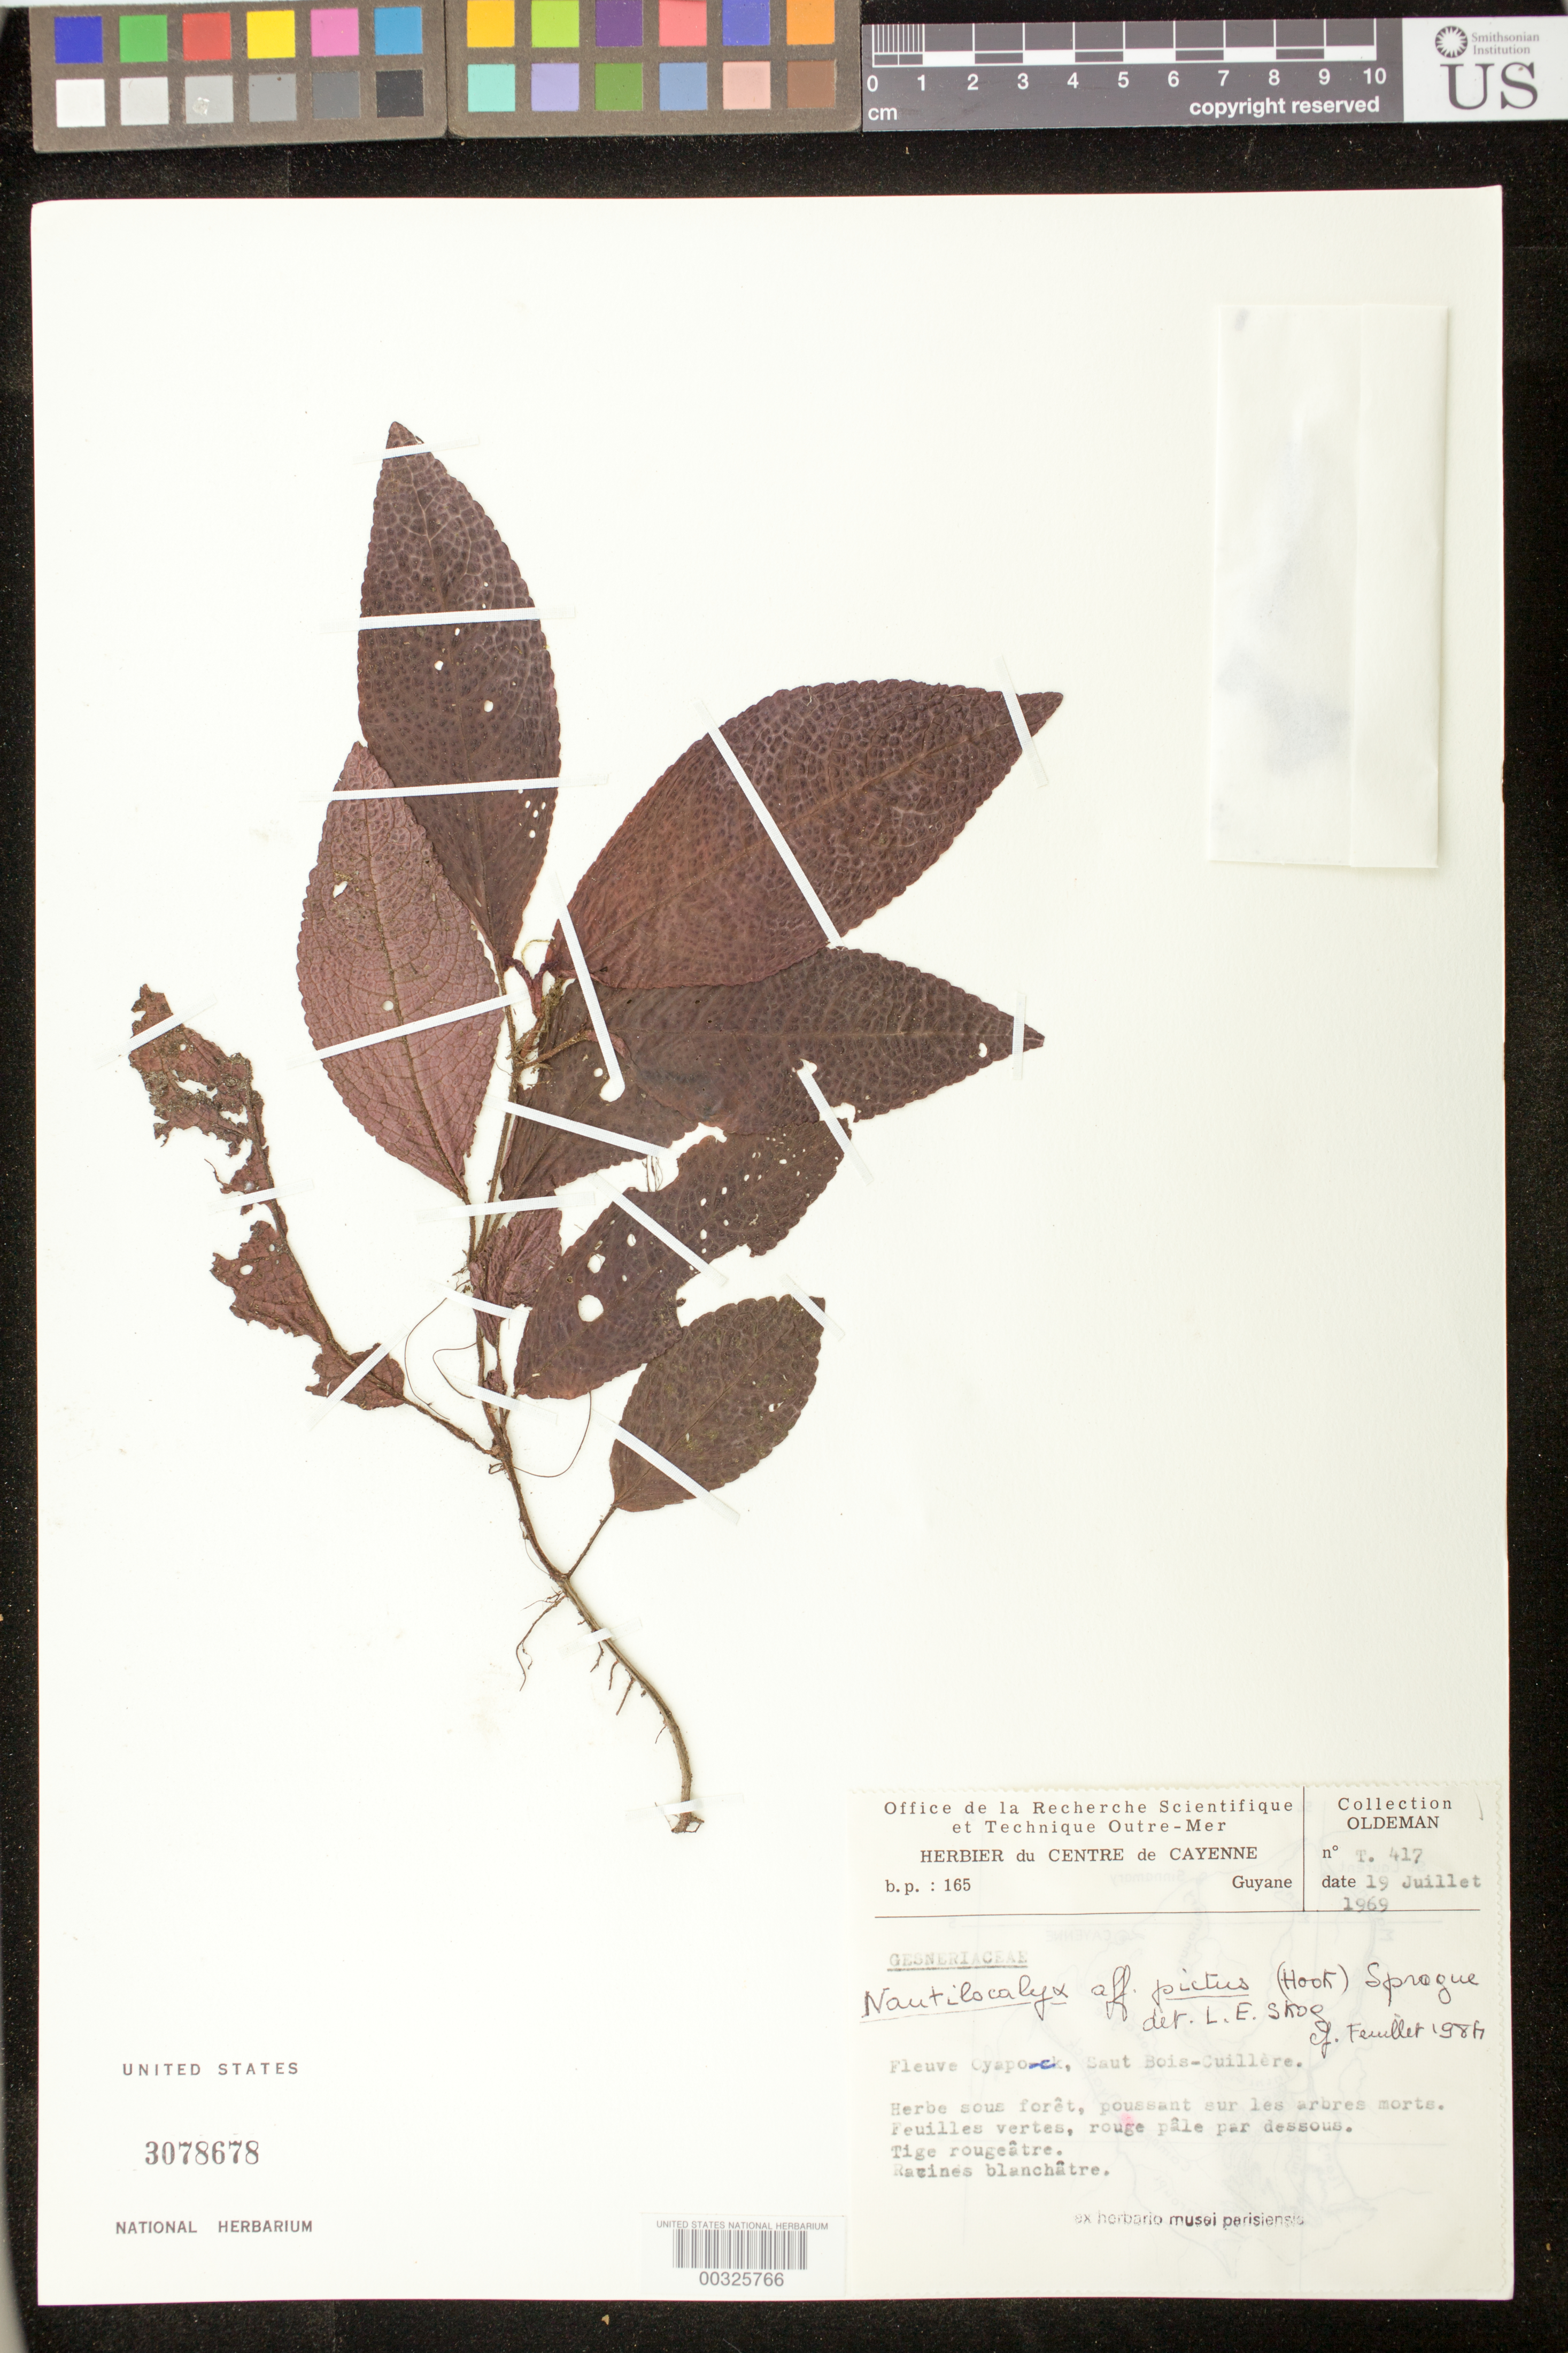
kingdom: Plantae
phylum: Tracheophyta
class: Magnoliopsida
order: Lamiales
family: Gesneriaceae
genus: Nautilocalyx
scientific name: Nautilocalyx pictus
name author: (Hook.) Sprague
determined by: Skog, Laurence E.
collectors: R. Oldeman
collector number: T- 417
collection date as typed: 19 Jul 1969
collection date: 1969-07-19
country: French Guiana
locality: Fleuve Oyapock, Saut Bois-Cuillère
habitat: Sous forêt, poussant sur les arbres morts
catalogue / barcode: US 3078678